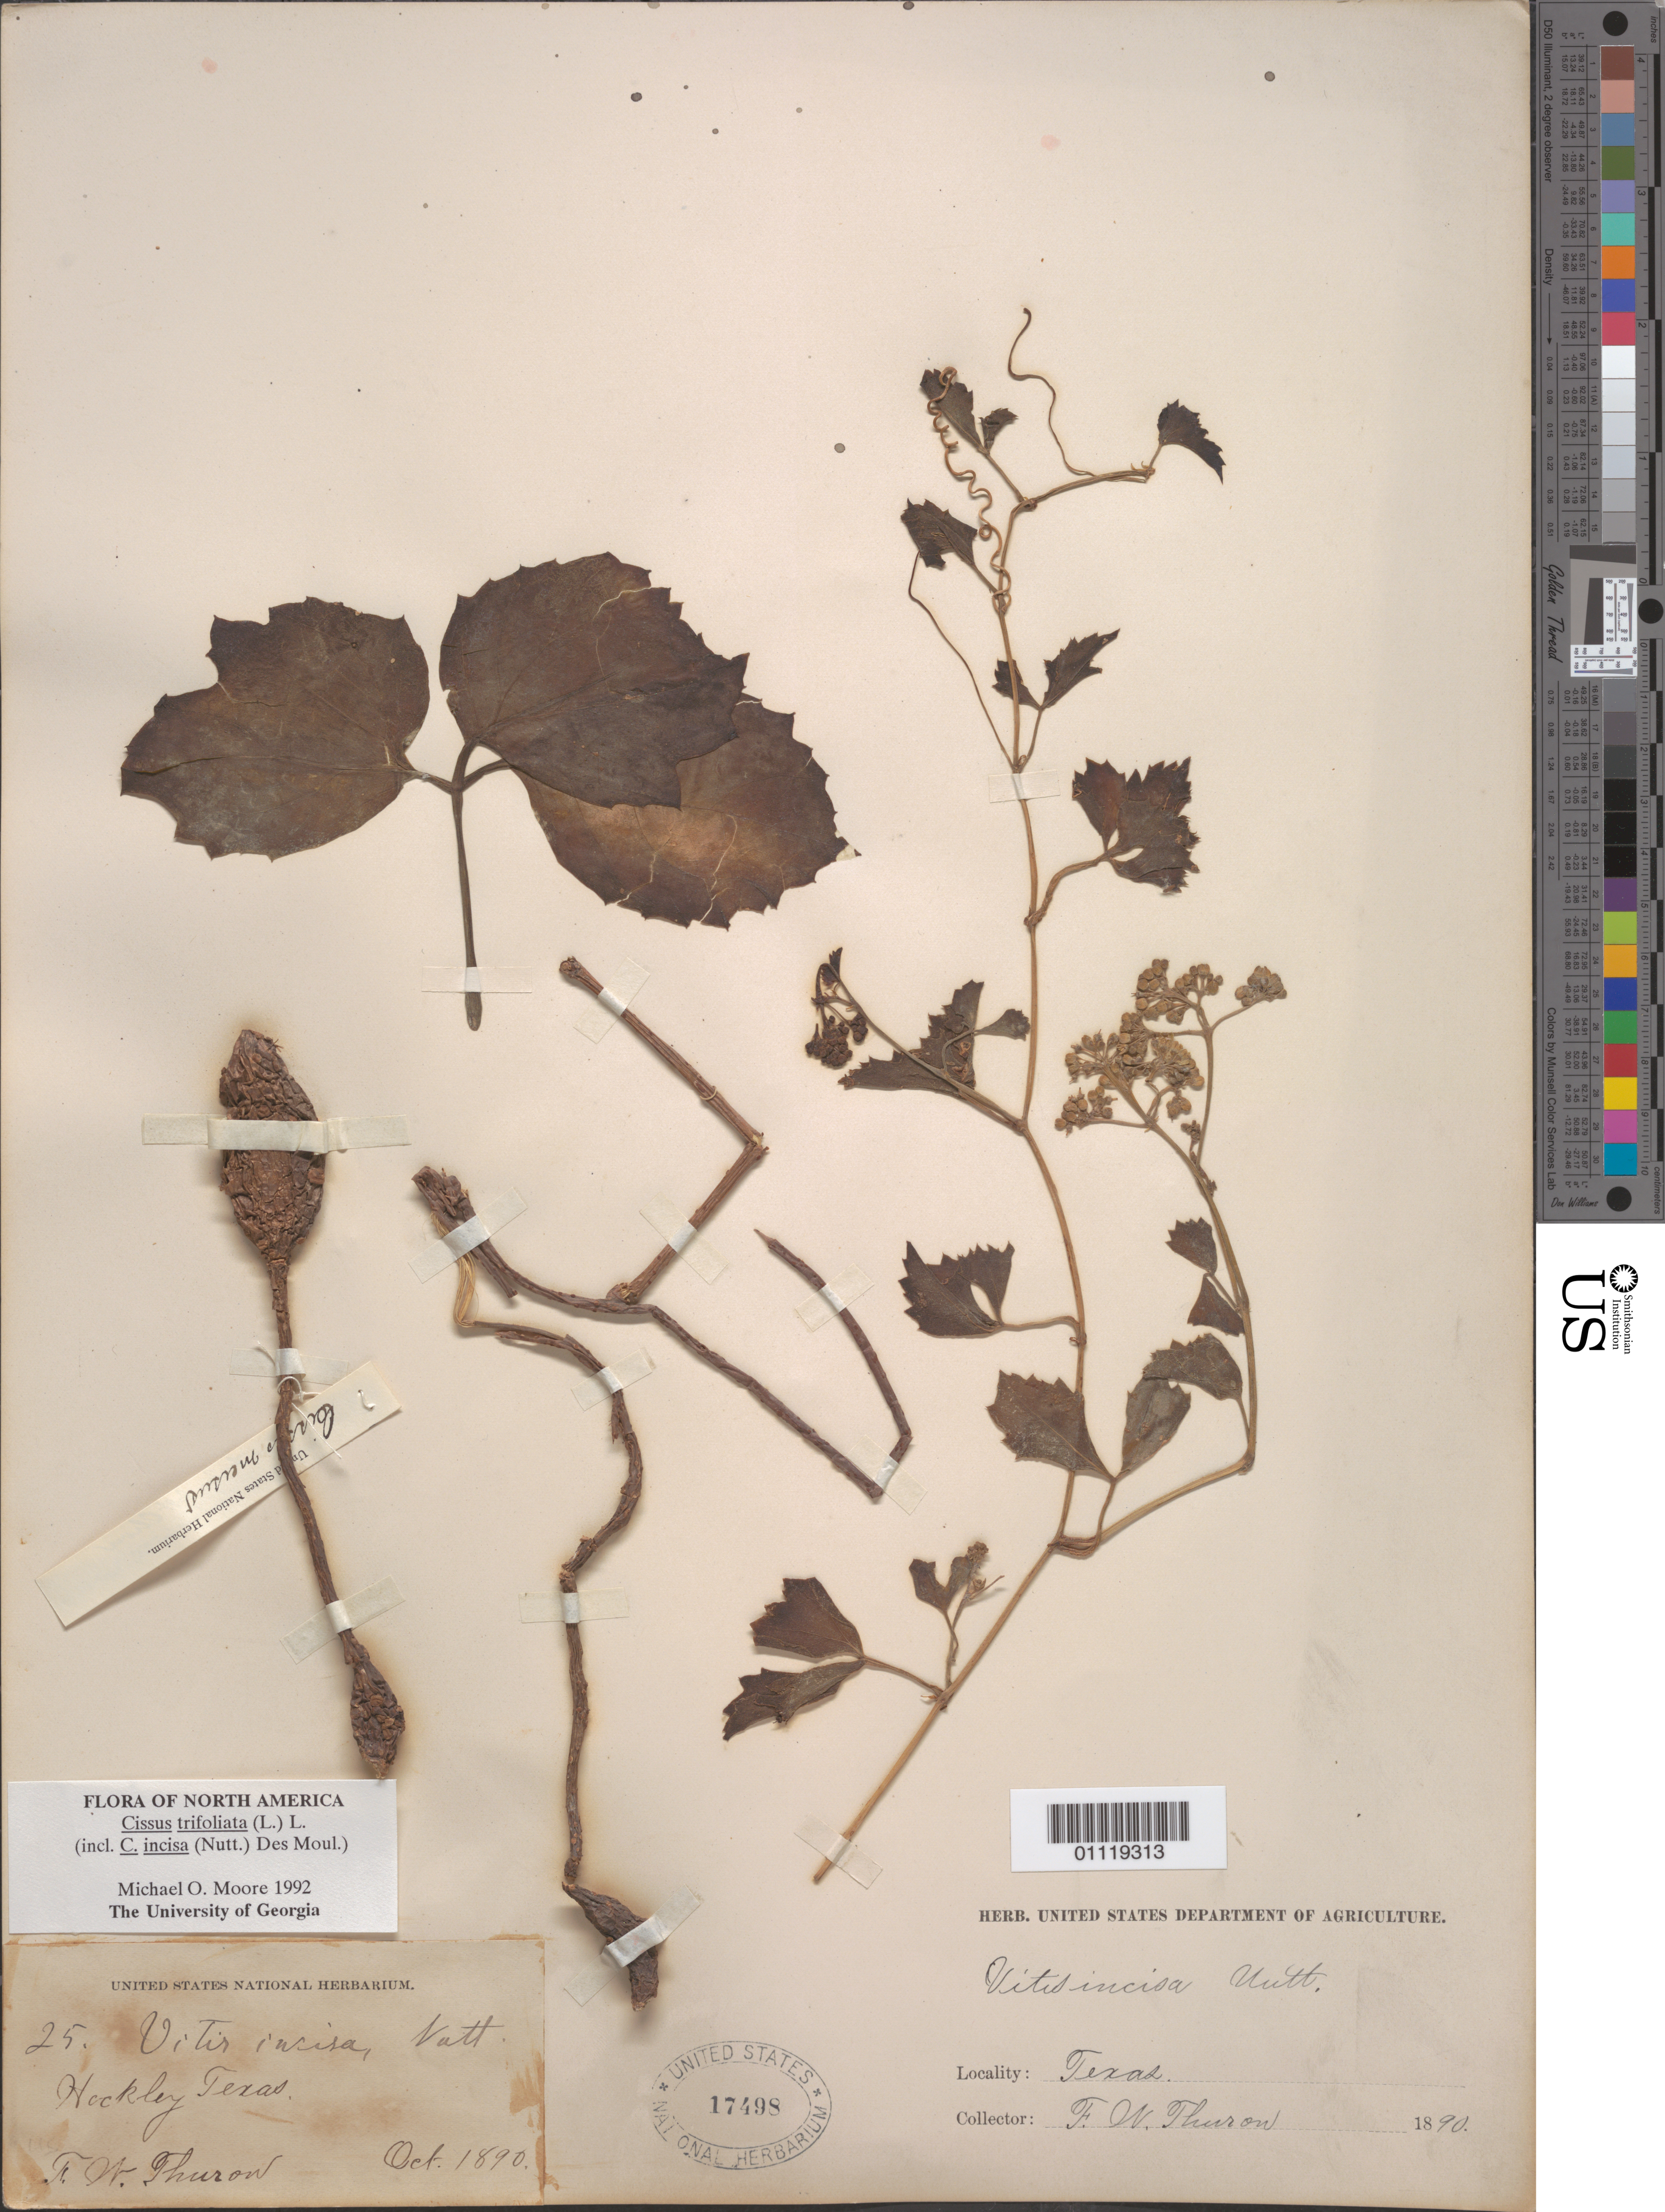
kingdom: Plantae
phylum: Tracheophyta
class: Magnoliopsida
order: Vitales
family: Vitaceae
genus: Cissus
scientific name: Cissus trifoliata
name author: (L.) L.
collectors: F. W. Thurow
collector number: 25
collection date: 1890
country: United States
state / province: Texas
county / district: Hockley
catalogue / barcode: US 17498